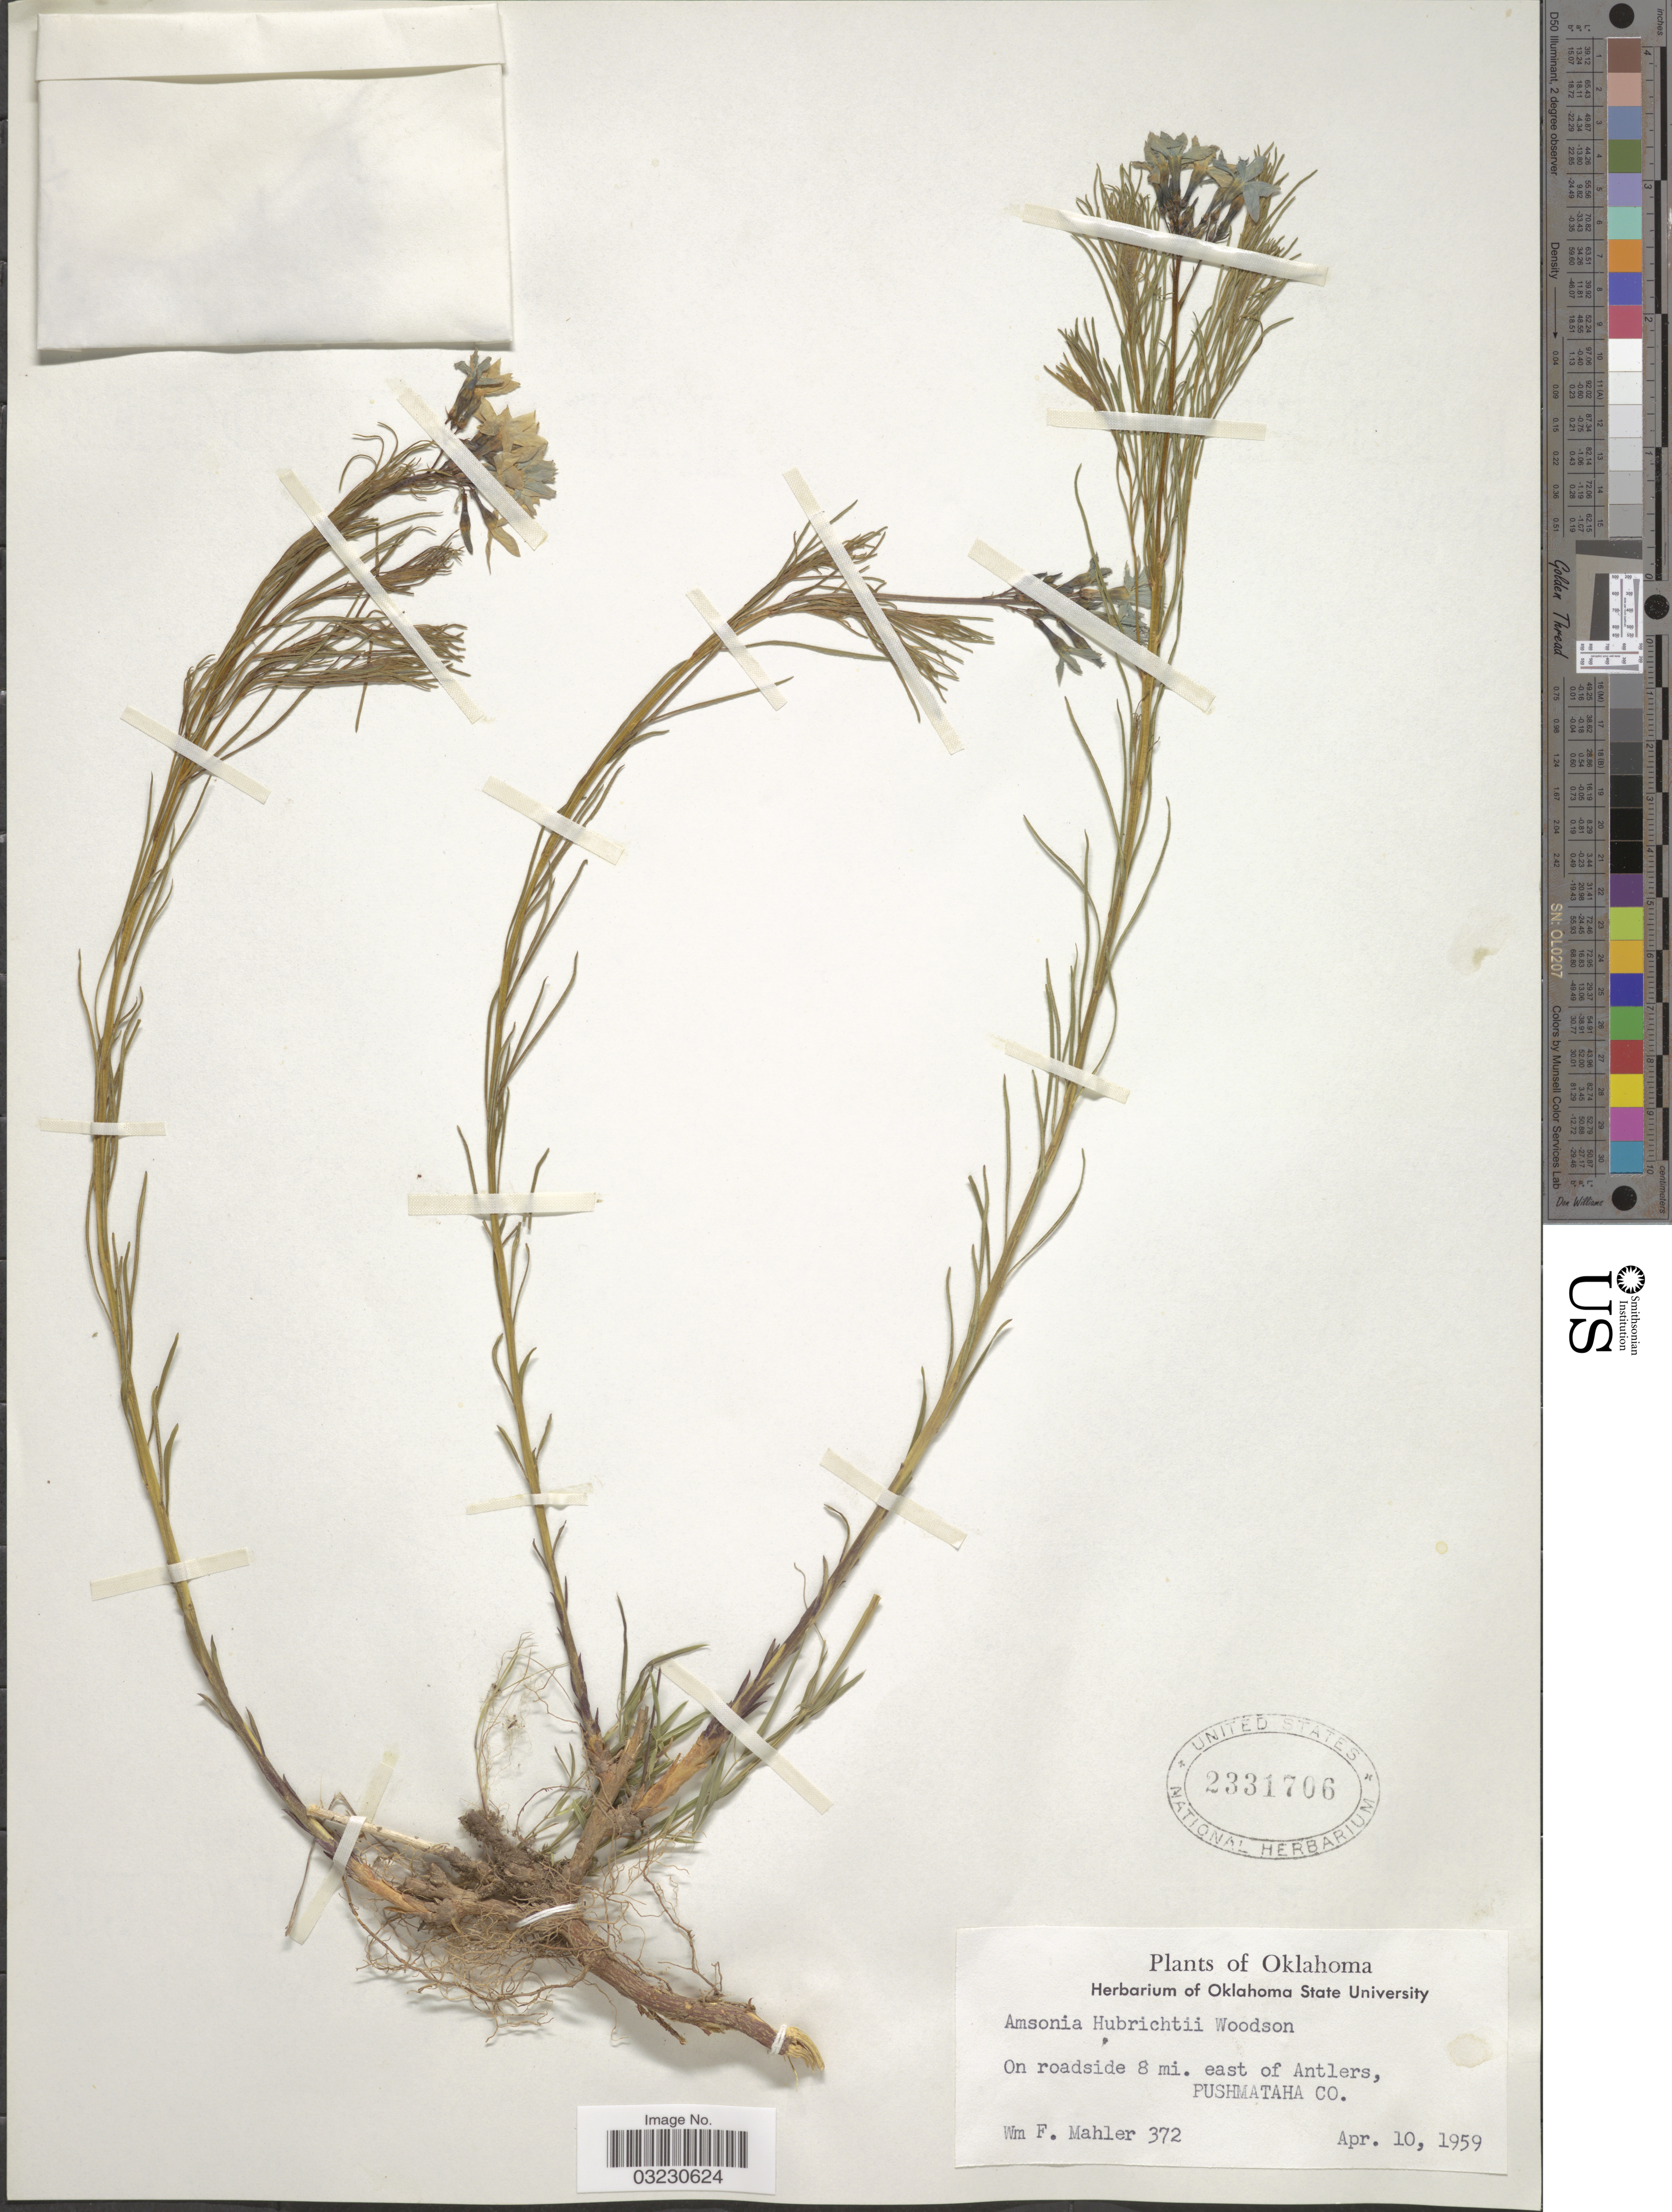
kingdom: Plantae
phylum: Tracheophyta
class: Magnoliopsida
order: Gentianales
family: Apocynaceae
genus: Amsonia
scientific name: Amsonia tenuifolia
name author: (Raf.) R.A. Harper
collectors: W. F. Mahler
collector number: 372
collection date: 1959-04-10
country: United States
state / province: Oklahoma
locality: On roadside 8 mi. east of Antlers, Pushmataha Co.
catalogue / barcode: US 2331706